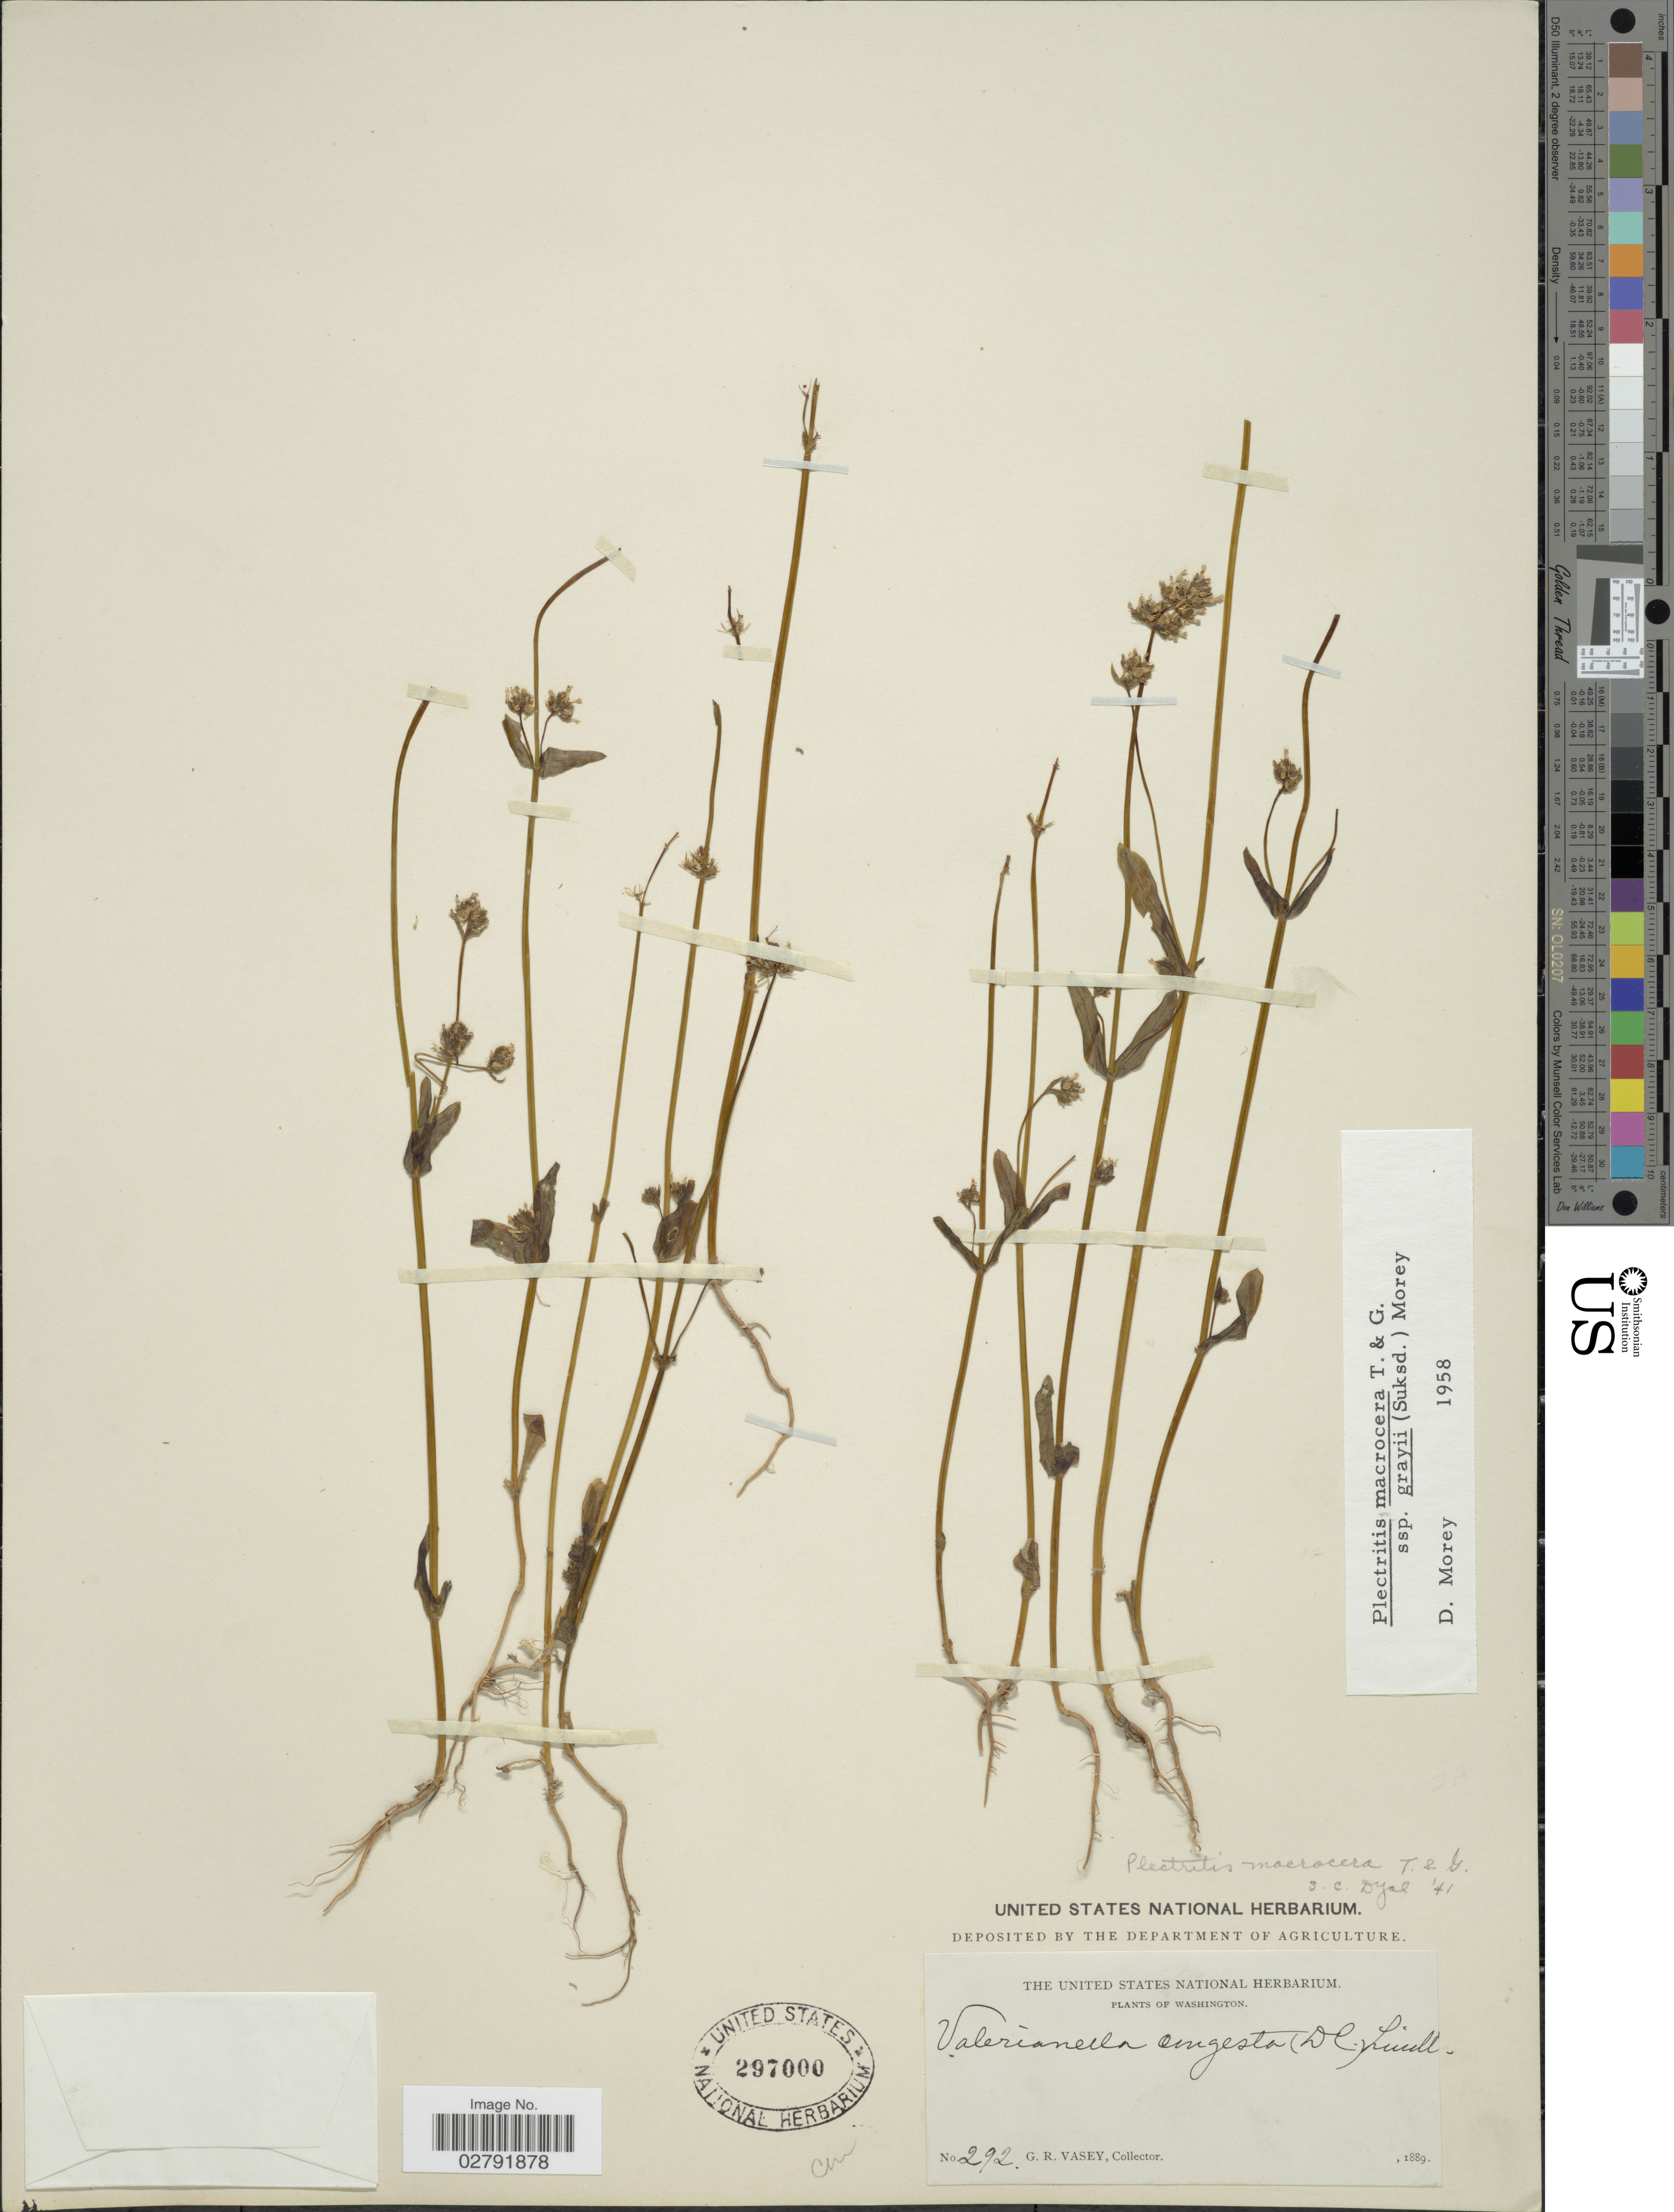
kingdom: Plantae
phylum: Tracheophyta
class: Magnoliopsida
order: Dipsacales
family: Caprifoliaceae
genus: Plectritis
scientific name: Plectritis macrocera subsp. grayi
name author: (Suksd.) Morey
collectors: G. R. Vasey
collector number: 292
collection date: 1889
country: United States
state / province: Washington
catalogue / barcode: US 297000